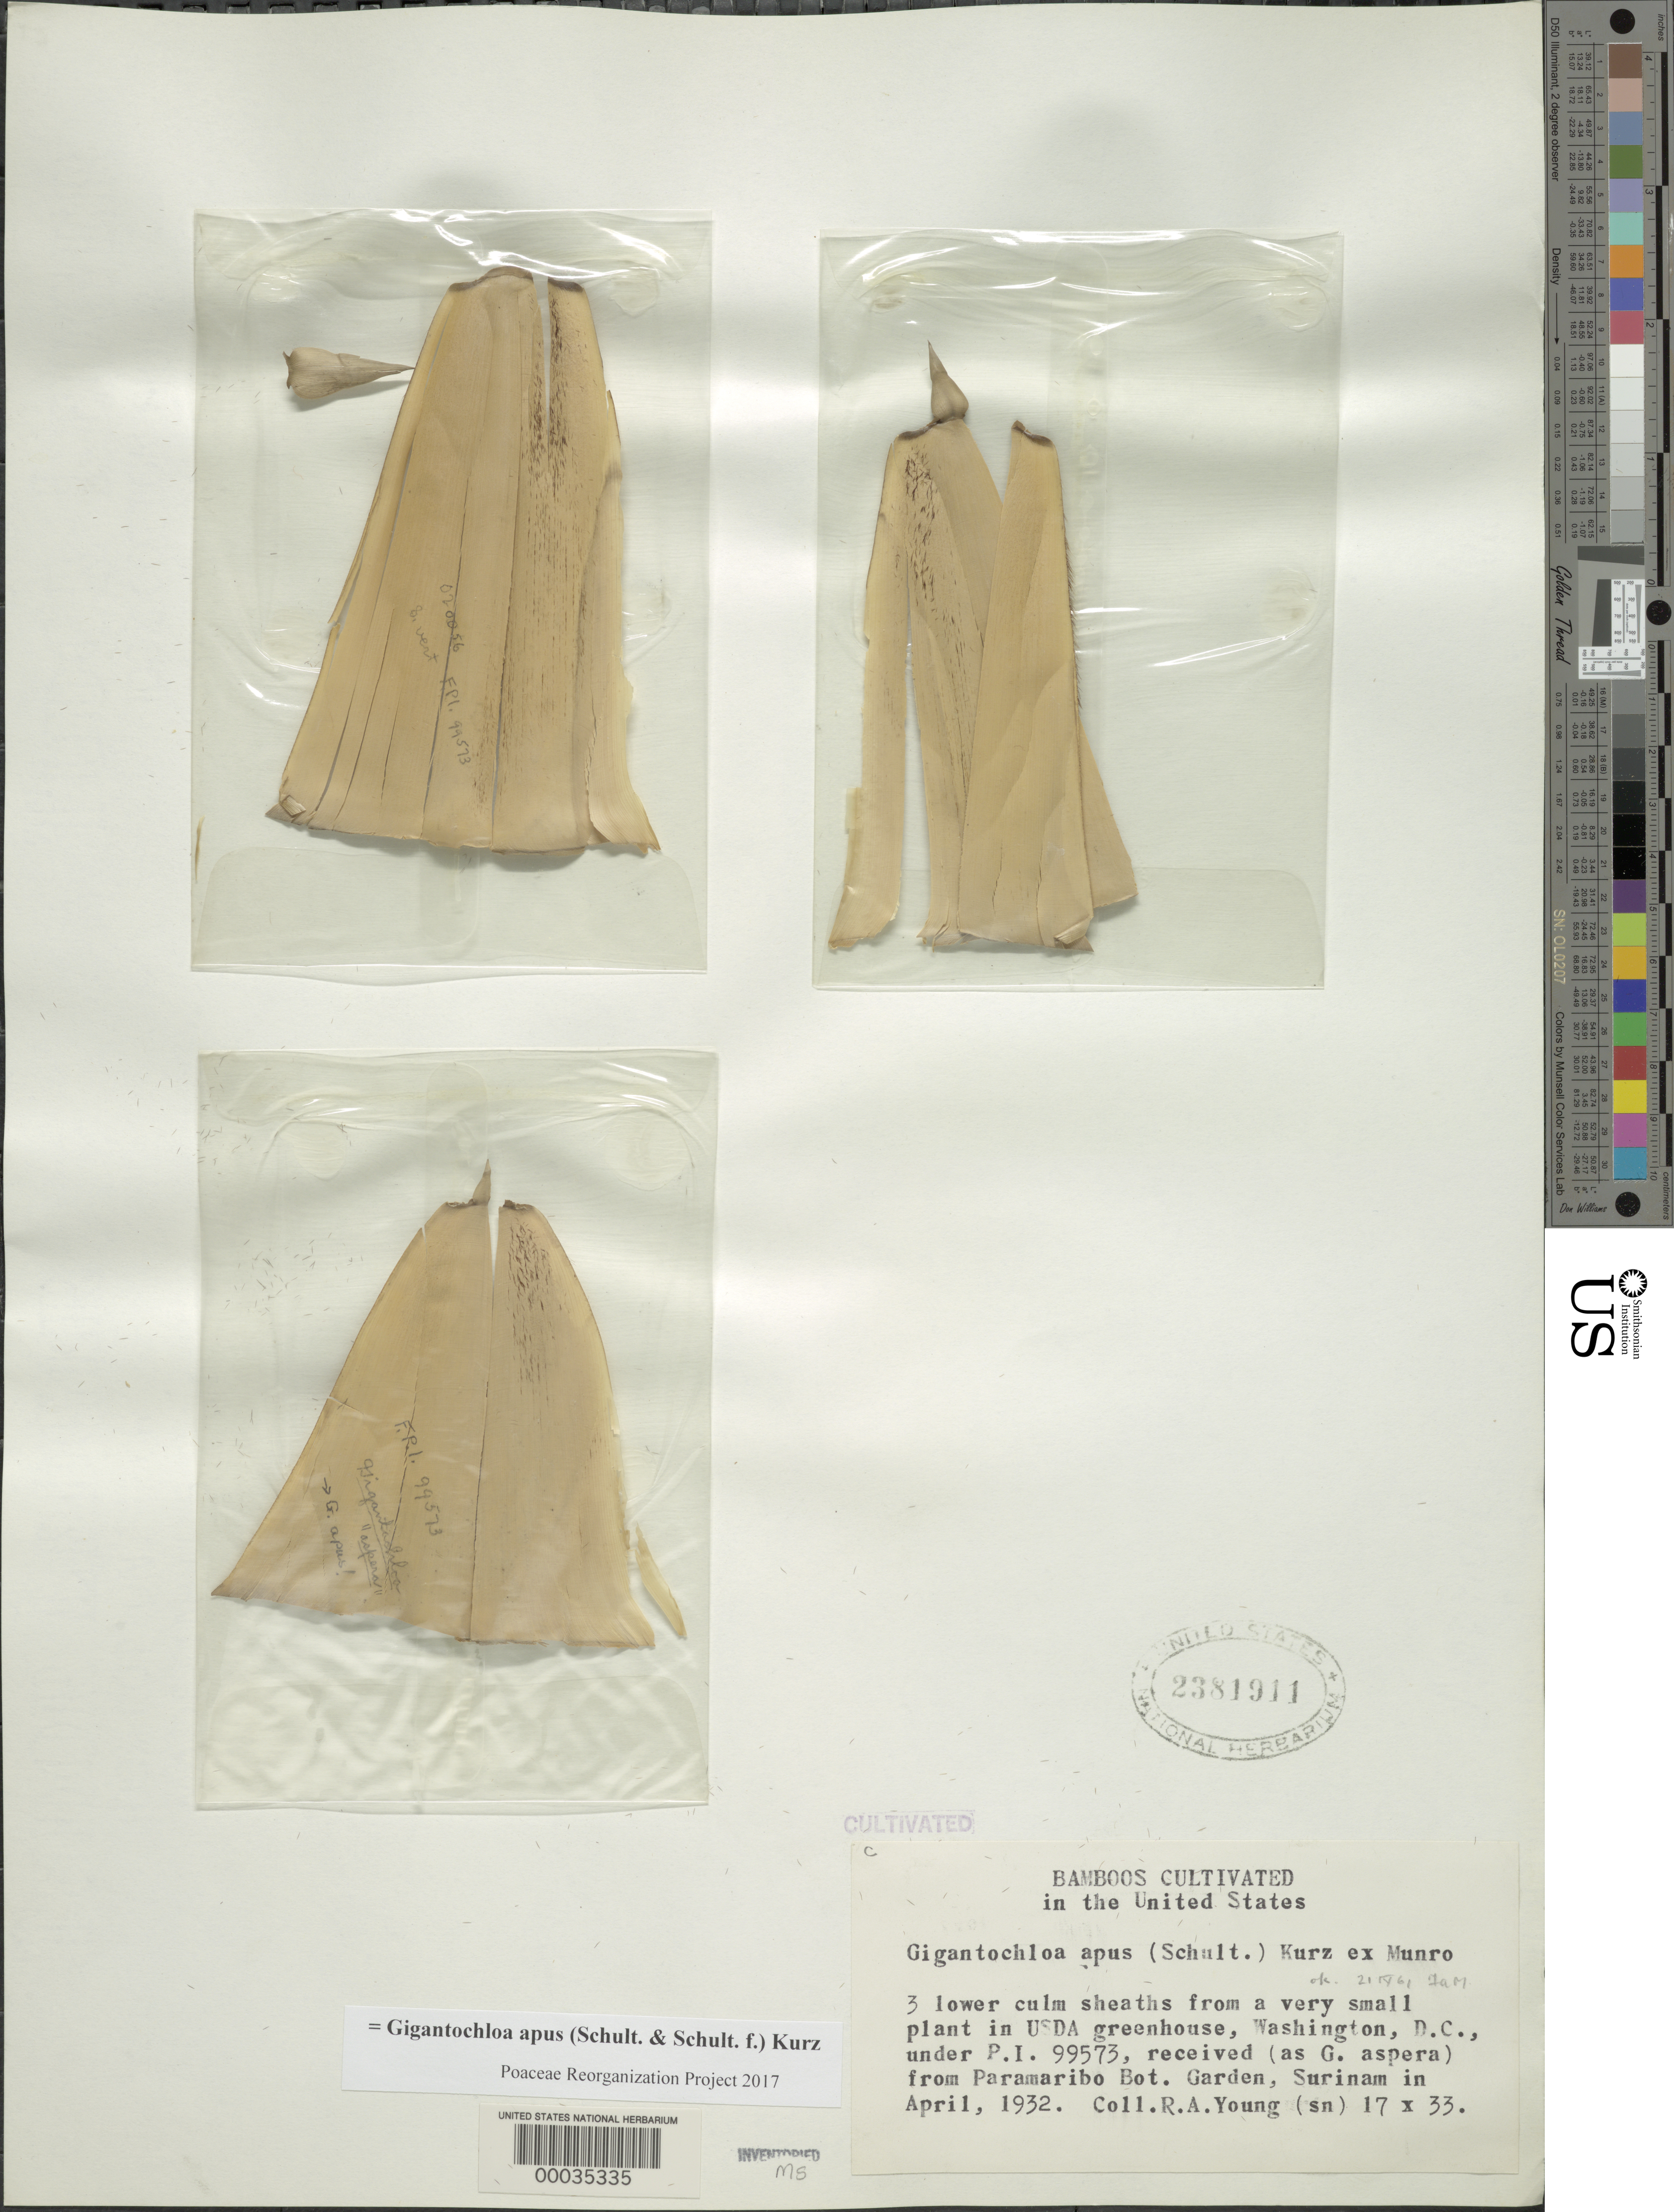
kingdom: Plantae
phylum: Tracheophyta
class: Liliopsida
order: Poales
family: Poaceae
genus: Gigantochloa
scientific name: Gigantochloa apus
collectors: R. A. Young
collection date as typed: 17 Oct 1933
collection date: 1933-10-17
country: United States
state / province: District of Columbia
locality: Usda greenhouse-washington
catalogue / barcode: US 2381911